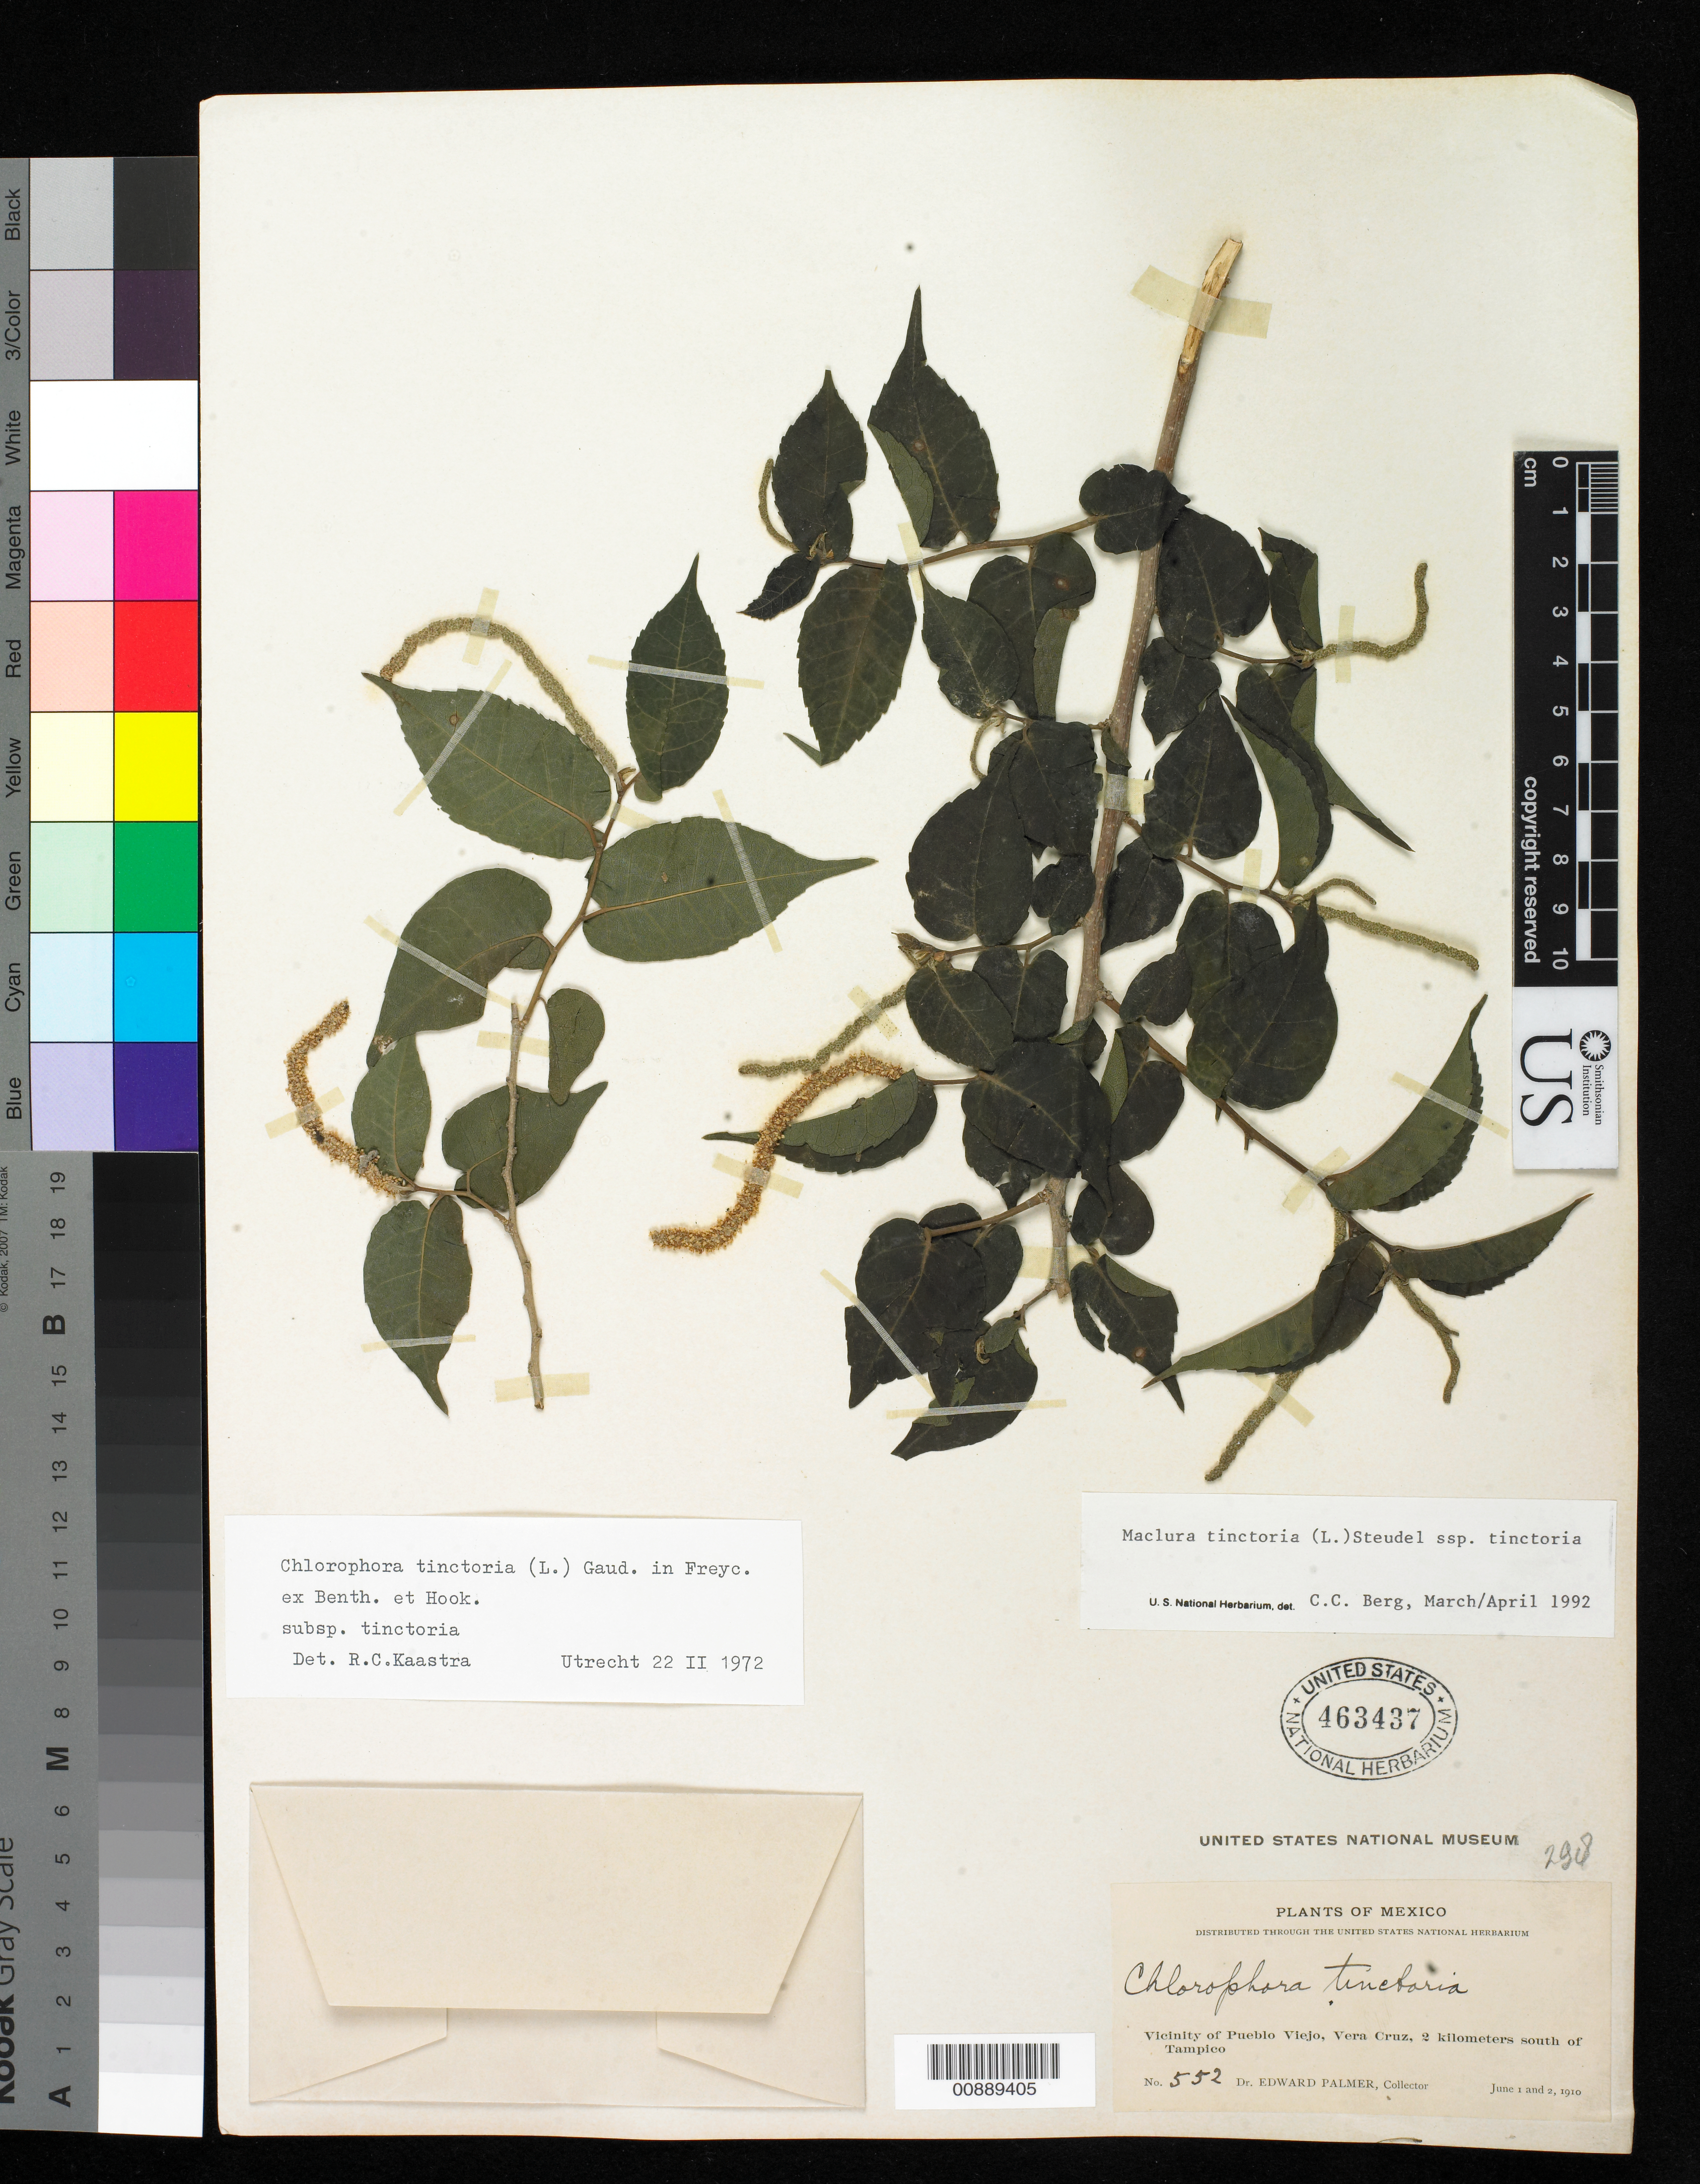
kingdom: Plantae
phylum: Tracheophyta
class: Magnoliopsida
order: Rosales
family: Moraceae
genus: Maclura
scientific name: Maclura tinctoria subsp. tinctoria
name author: (L.) D. Don ex Steud.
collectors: E. Palmer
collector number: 552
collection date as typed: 01 Jun 1910 to 02 Jun 1910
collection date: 1910-06-01/1910-06-02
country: Mexico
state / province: Veracruz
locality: Vicinity of Pueblo Viejo, Veracruz, 2 kilometers south of Tampico, Tamaulipas.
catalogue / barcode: US 463437